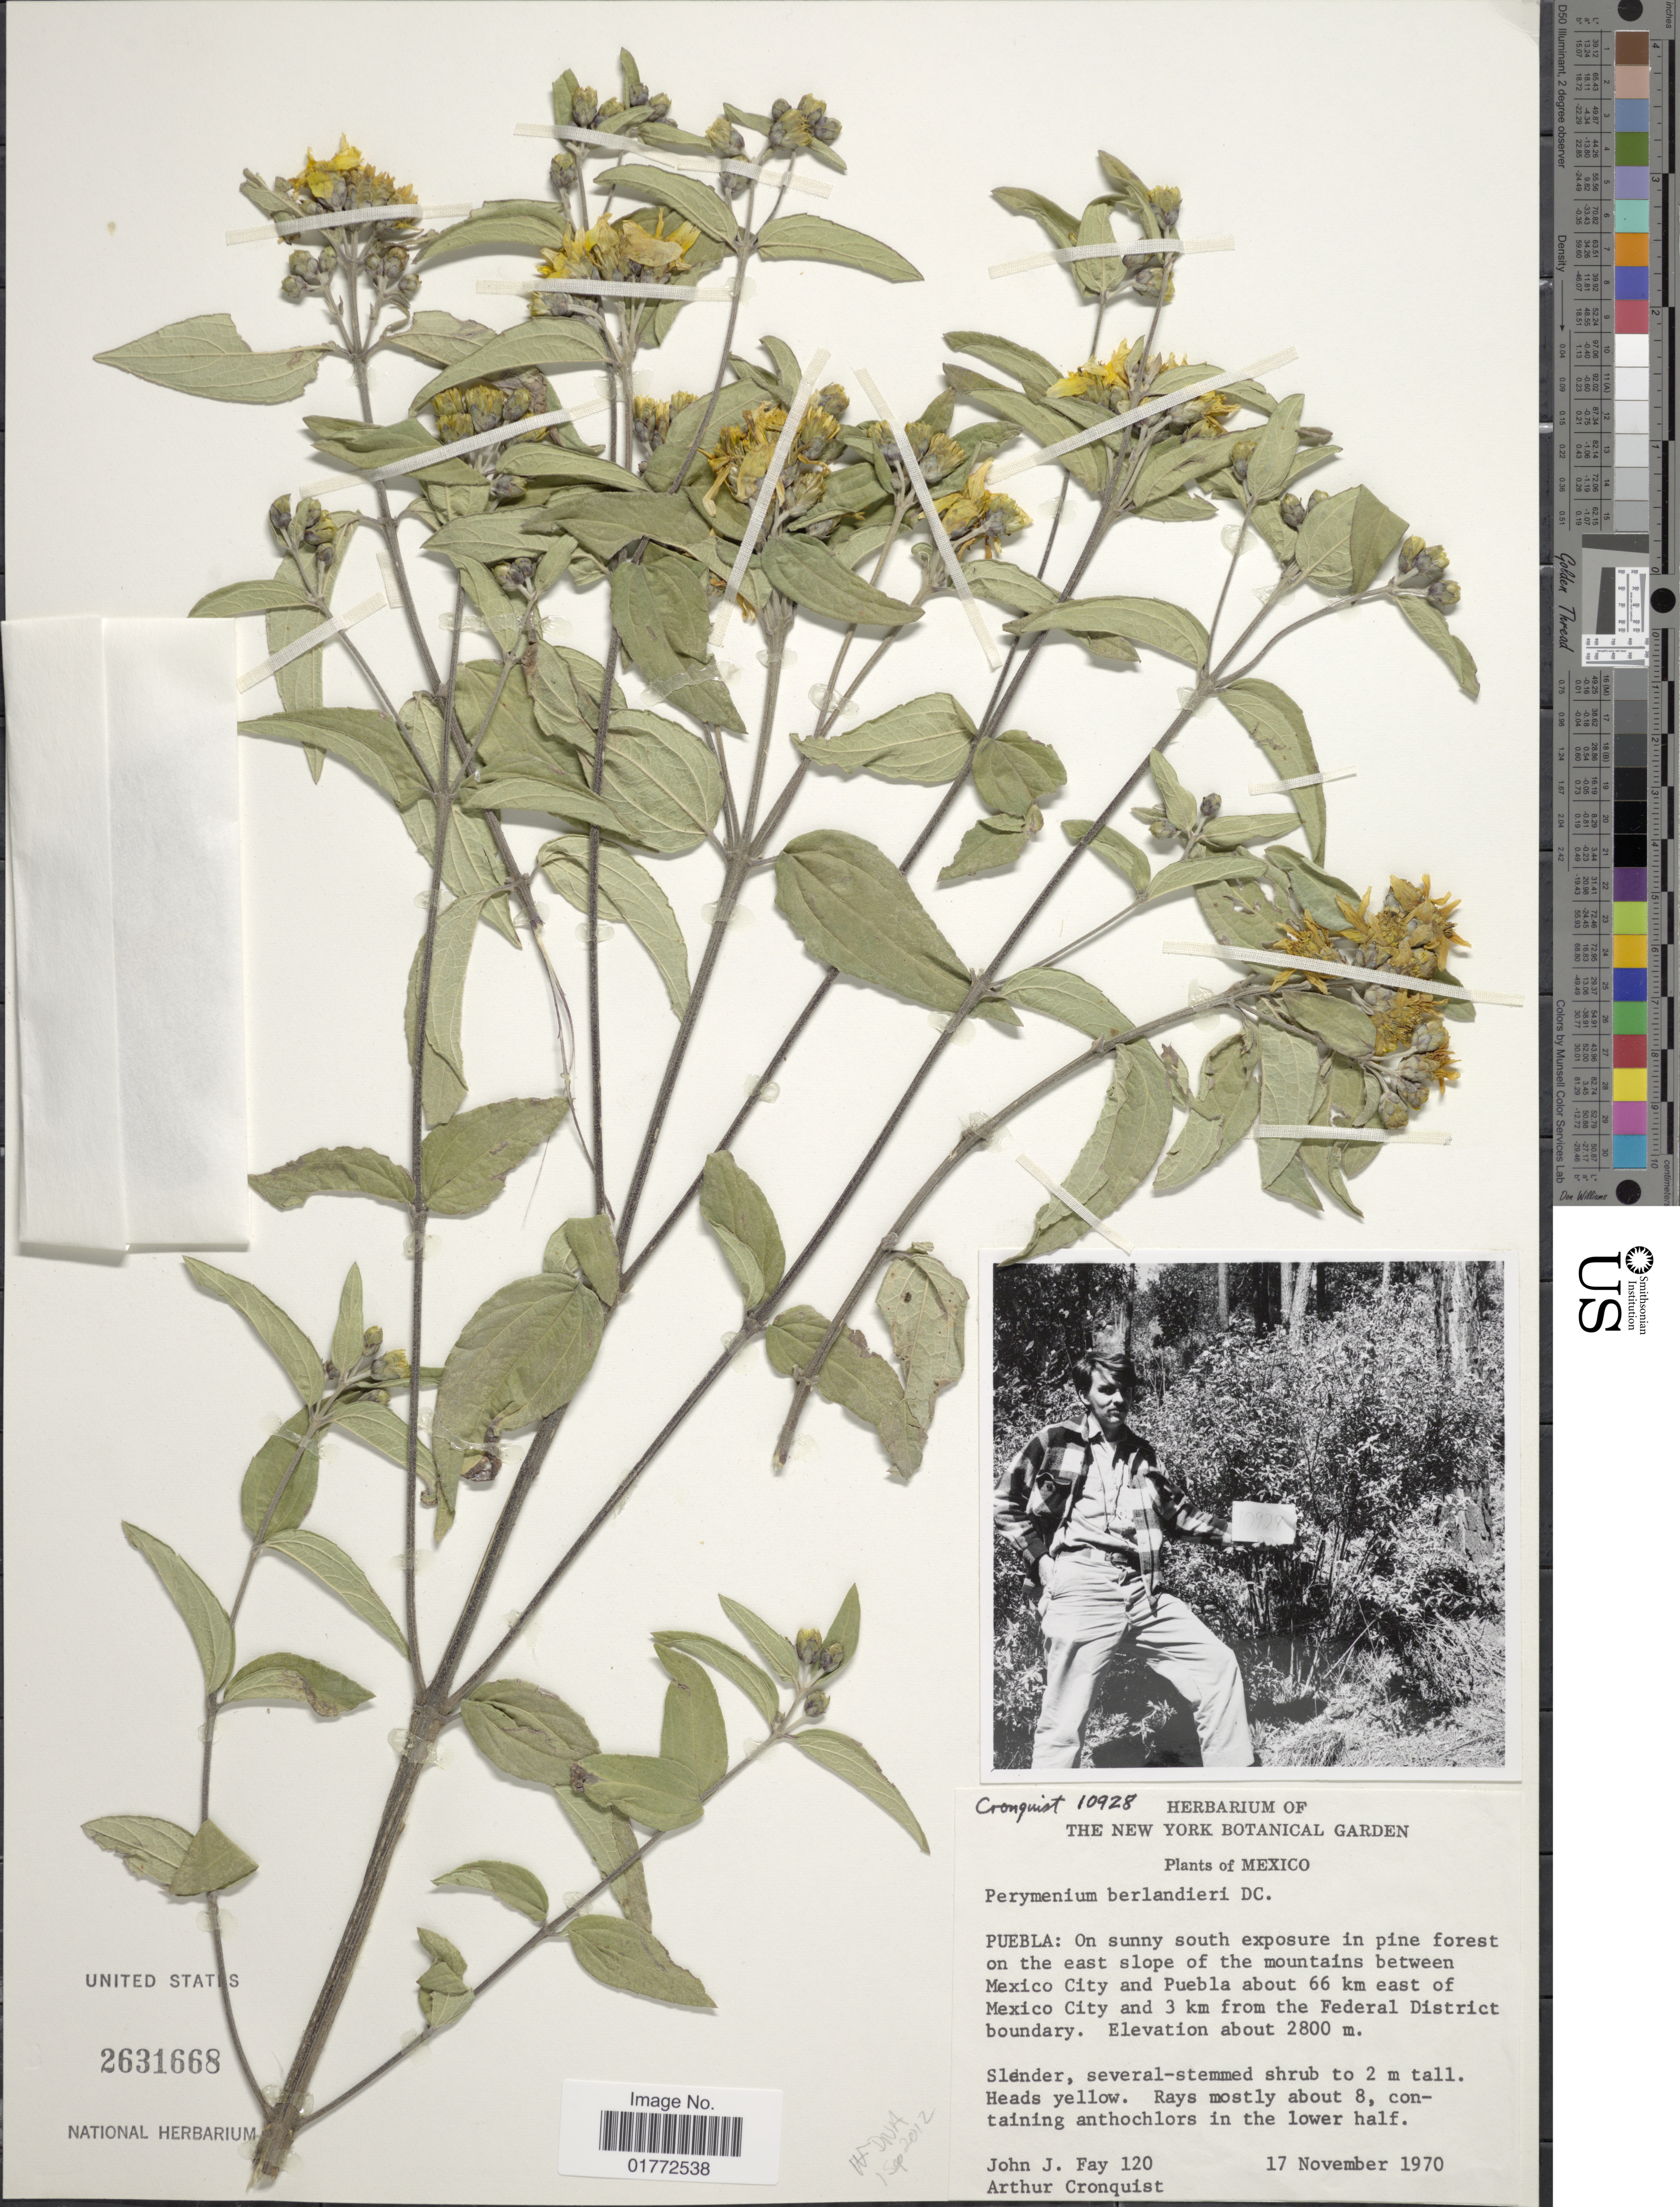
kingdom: Plantae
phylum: Tracheophyta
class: Magnoliopsida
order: Asterales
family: Asteraceae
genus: Perymenium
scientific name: Perymenium berlandieri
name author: DC.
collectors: J. J. Fay & A. J. Cronquist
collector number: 120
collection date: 1970-11-17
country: Mexico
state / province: Puebla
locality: On sunny south exposure in pine forest on the east slope of the mountains between Mexico City and Puebla about 66 km east of Mexico City and 3 km from the Federal District boundary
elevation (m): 2800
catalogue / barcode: US 2631668